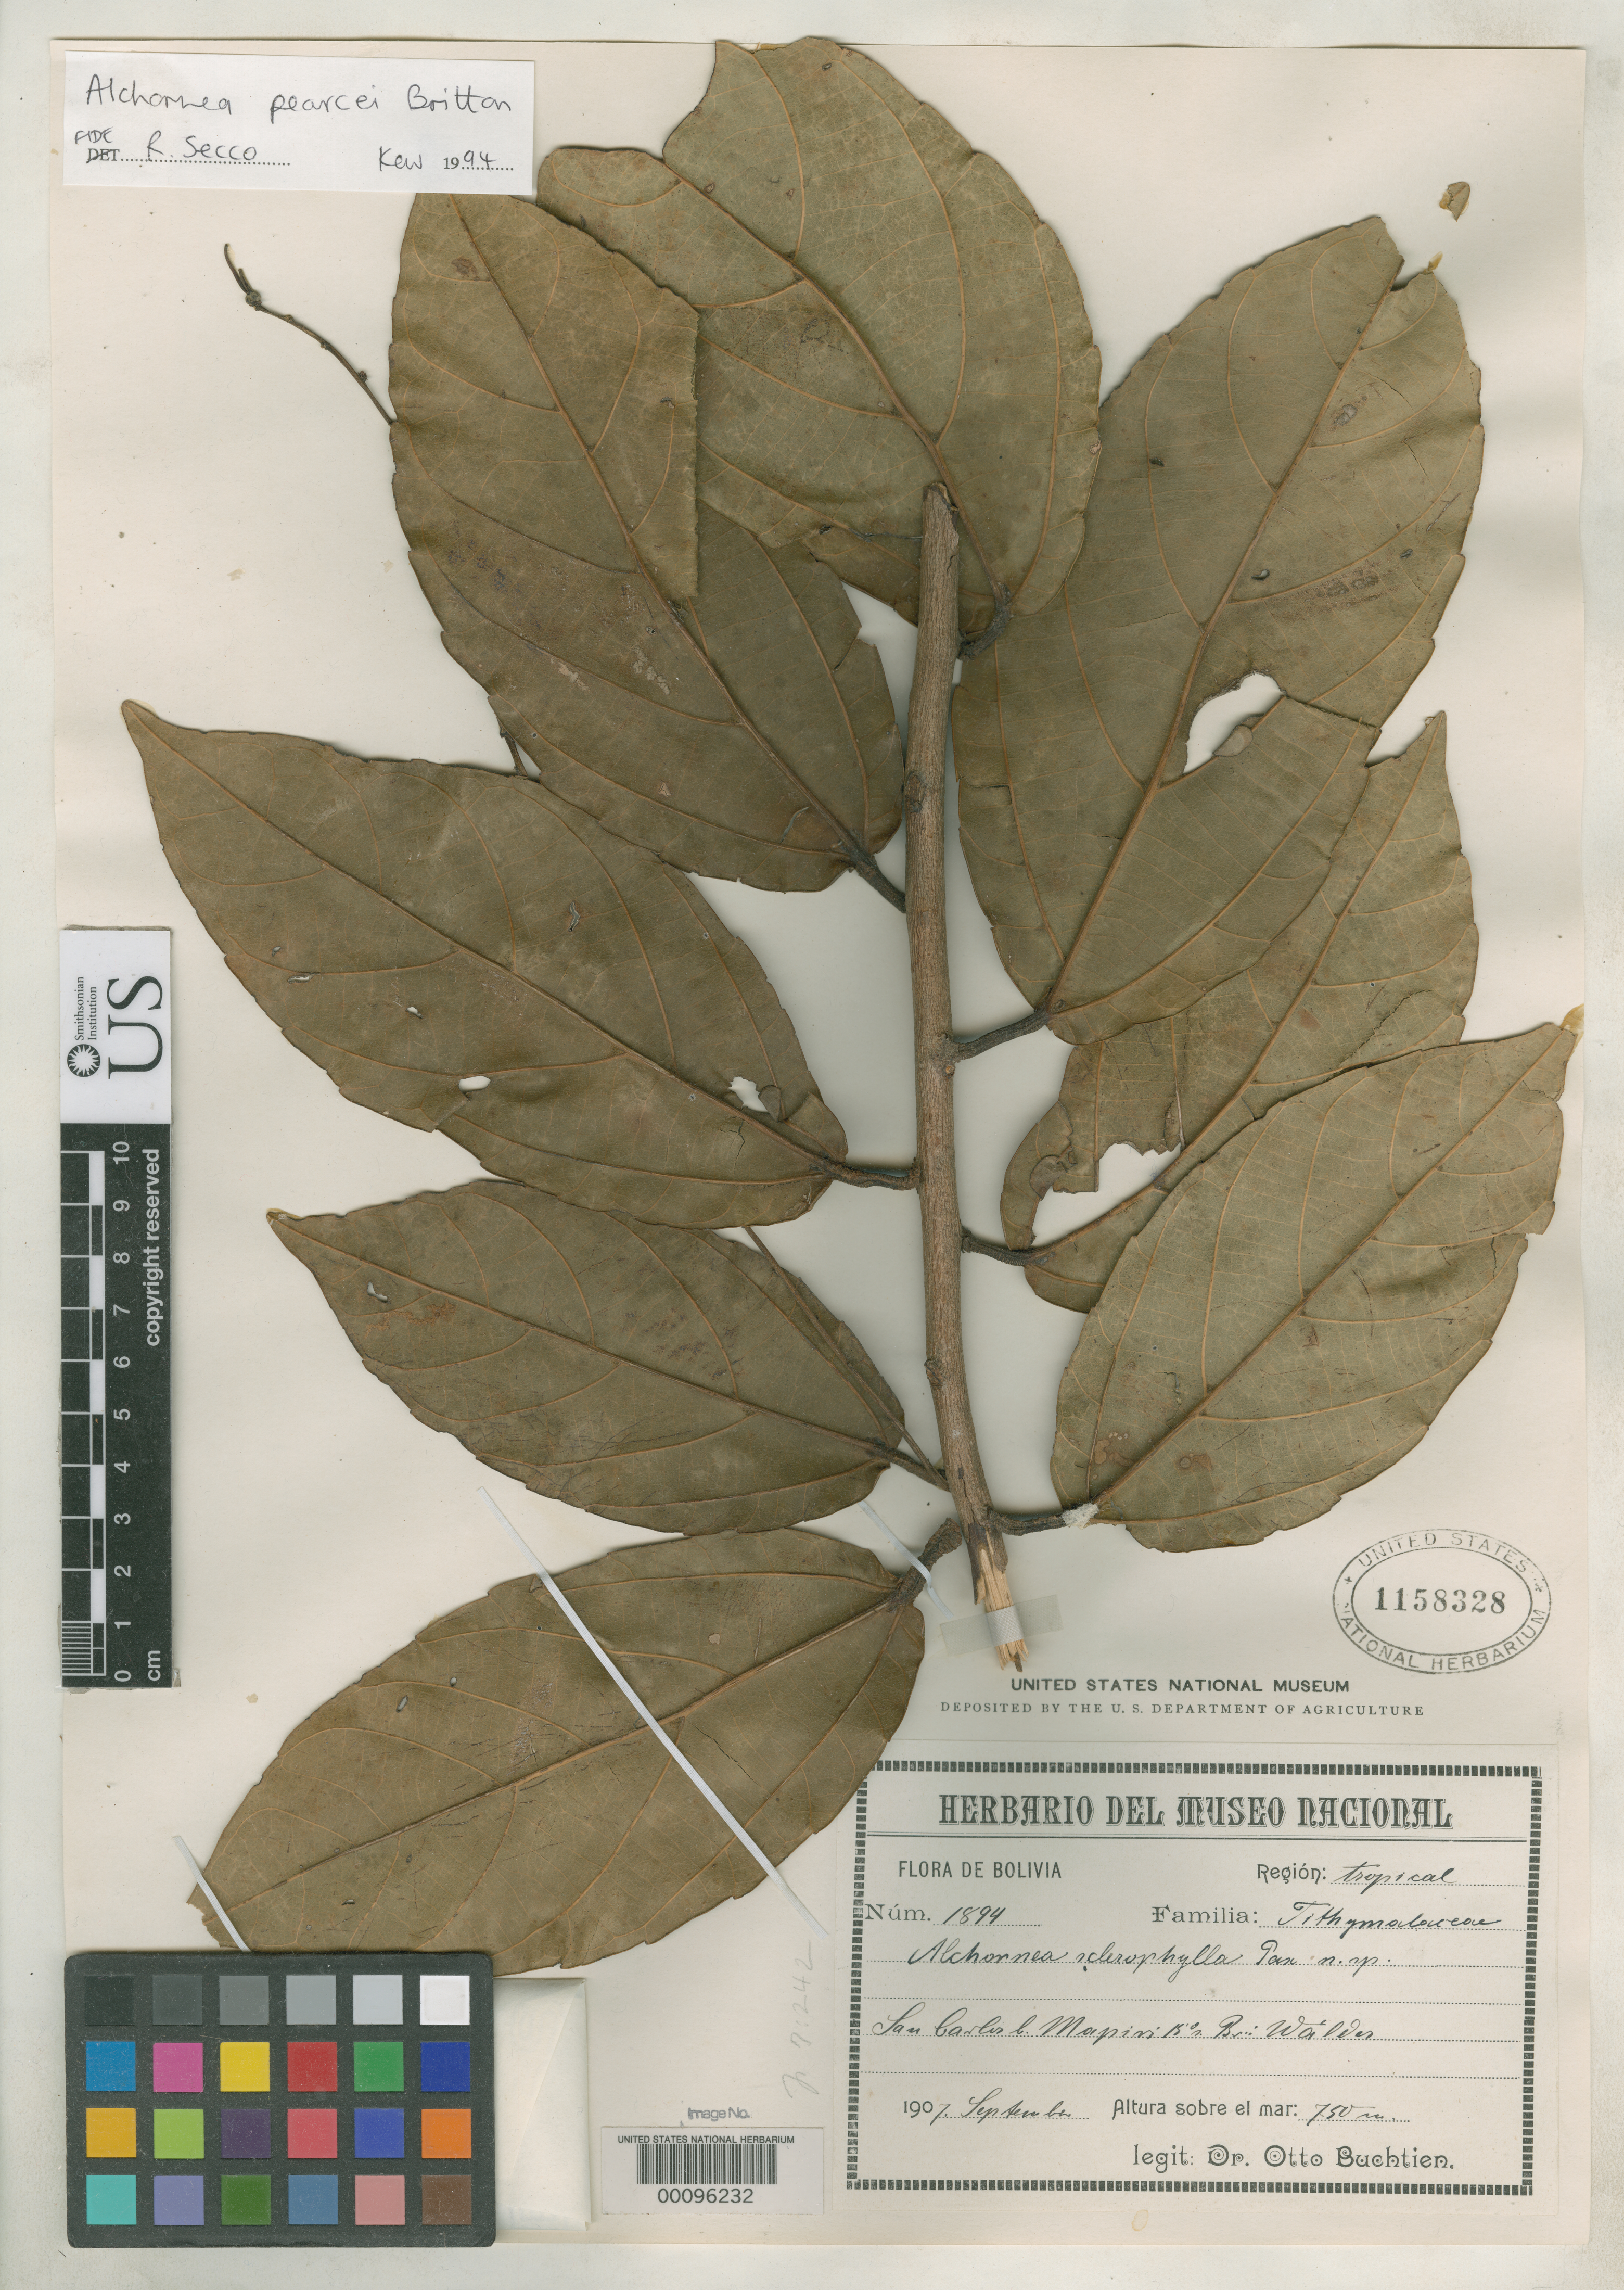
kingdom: Plantae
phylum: Tracheophyta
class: Magnoliopsida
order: Malpighiales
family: Euphorbiaceae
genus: Alchornea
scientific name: Alchornea sclerophylla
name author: Pax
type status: Isotype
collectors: O. Buchtien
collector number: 1894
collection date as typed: Sep 1907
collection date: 1907-09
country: Bolivia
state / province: La Paz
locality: Mapiri; San Carlos.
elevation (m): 750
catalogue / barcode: US 1158328